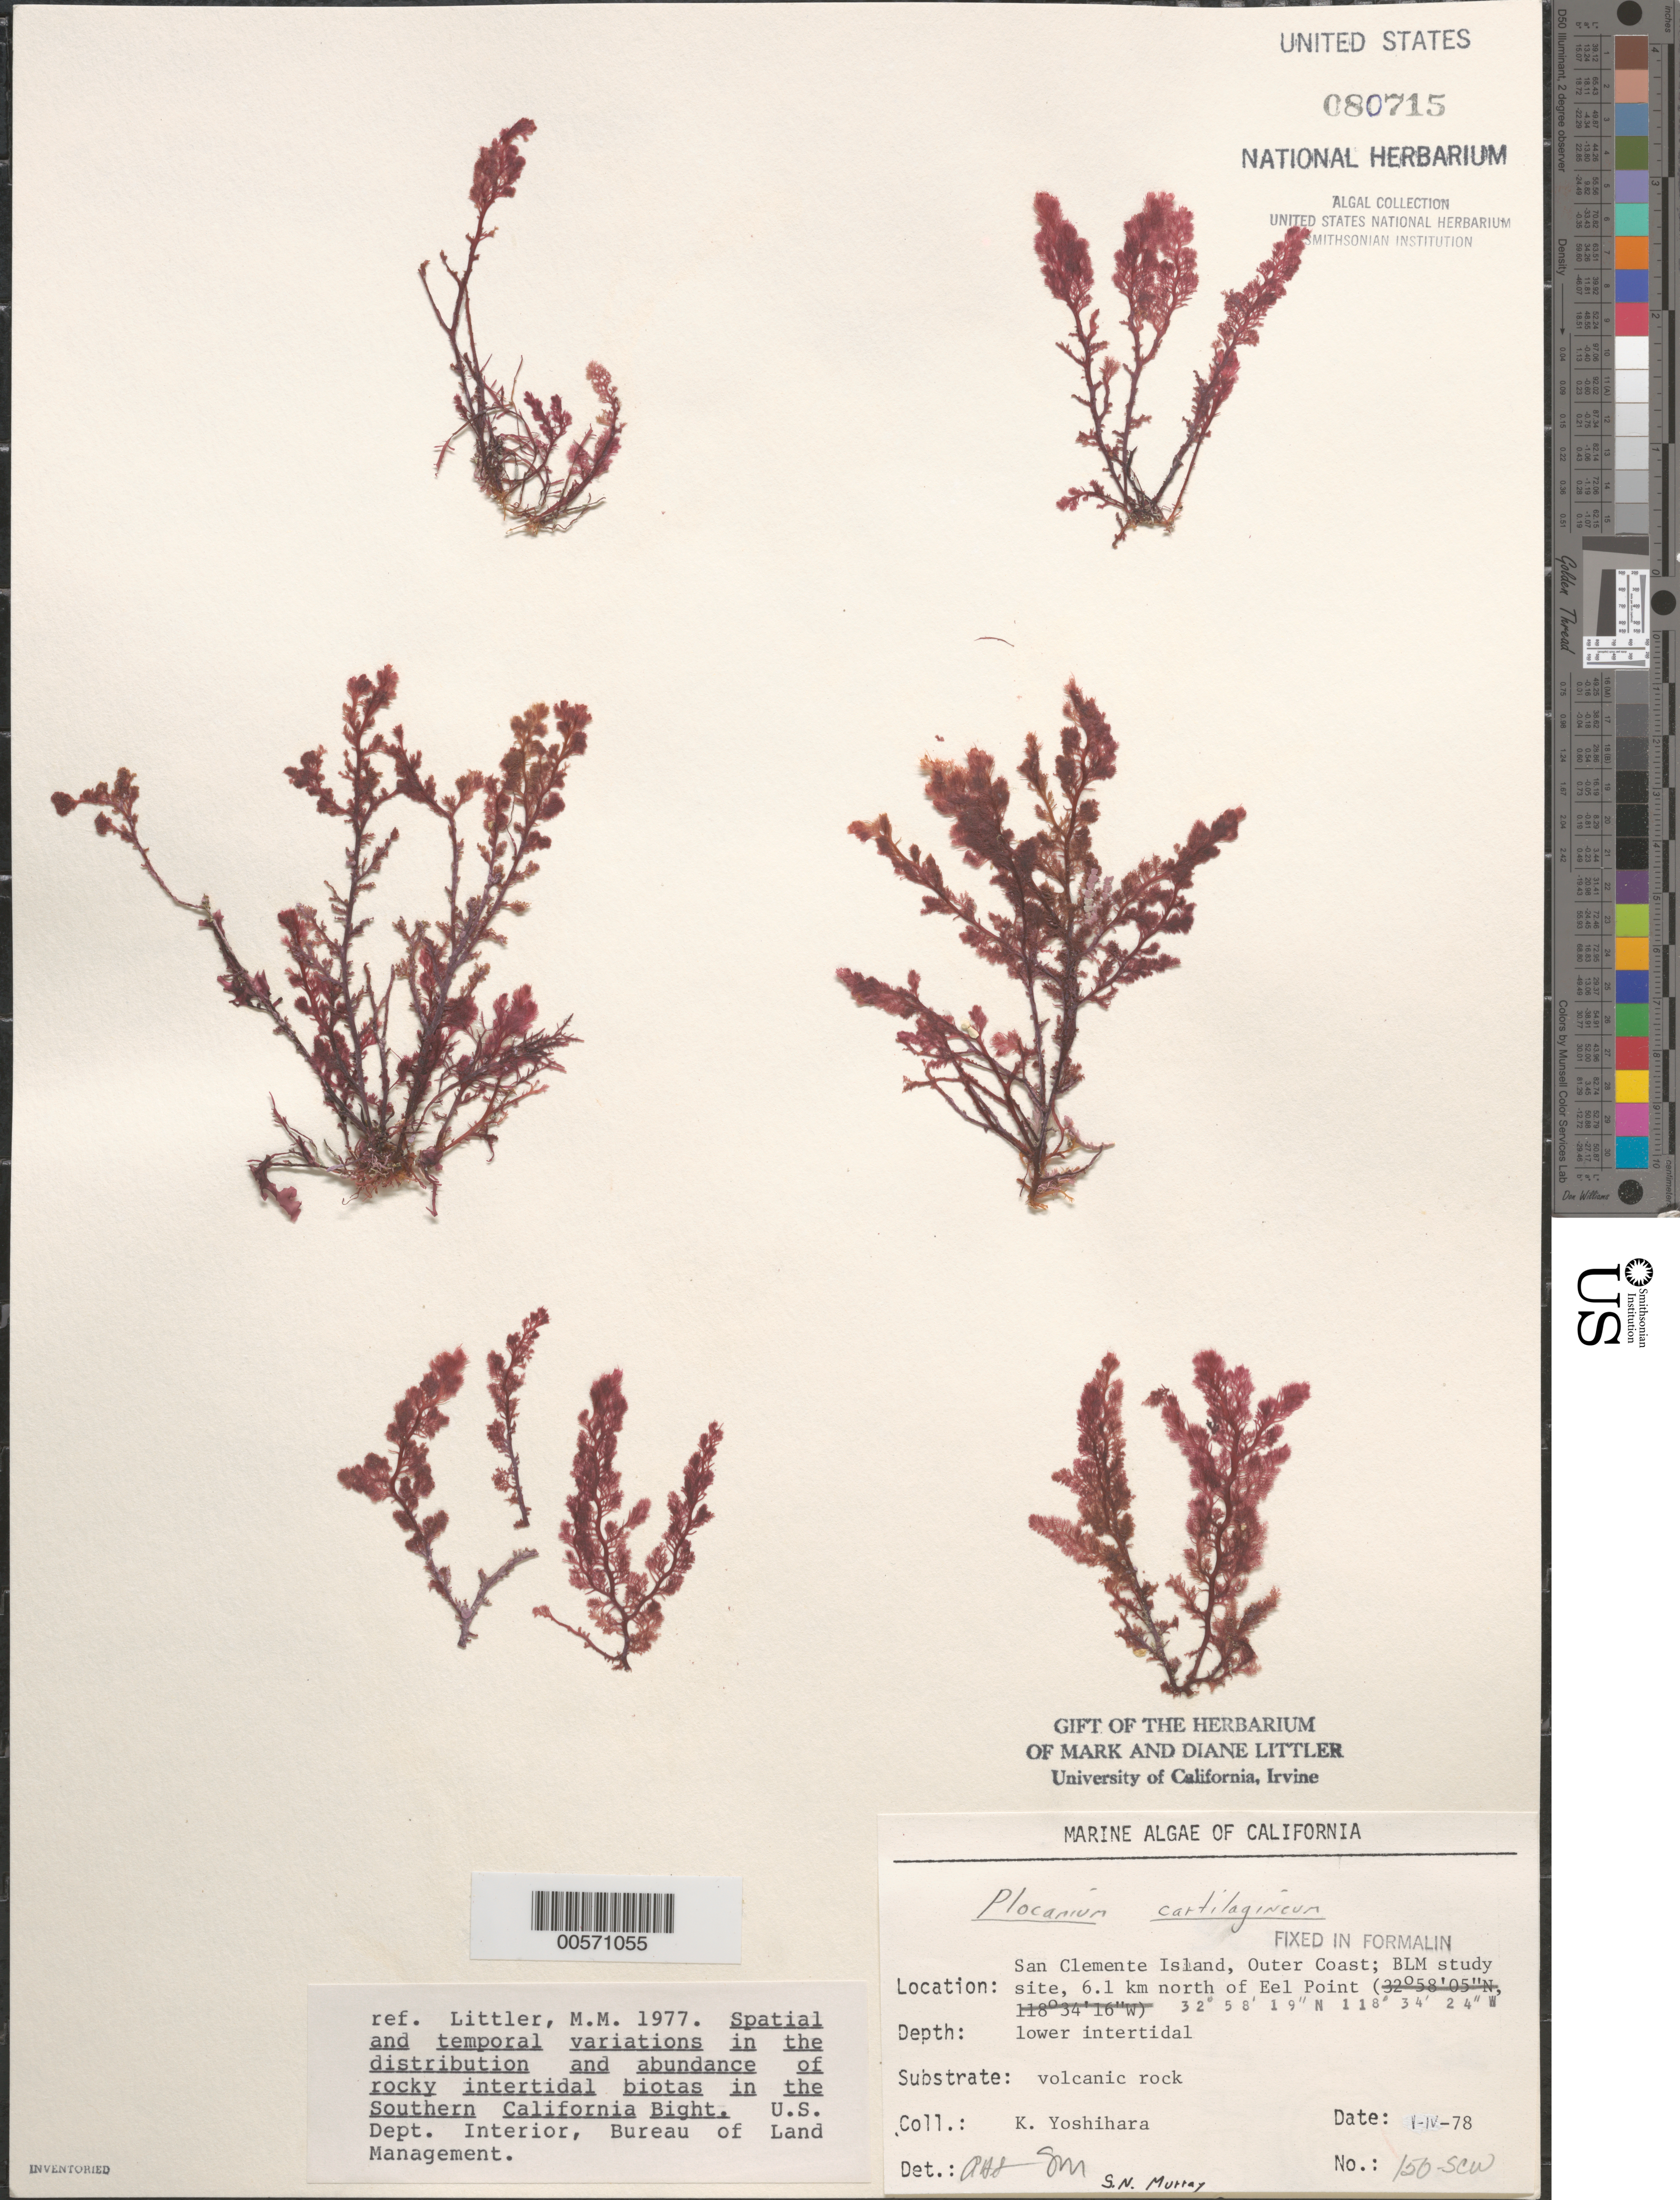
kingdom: Plantae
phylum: Rhodophyta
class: Florideophyceae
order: Plocamiales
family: Plocamiaceae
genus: Plocamium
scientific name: Plocamium cartilagineum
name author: (L.) P.S. Dixon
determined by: Sims, Robert H.; Murray, S. N.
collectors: K. Yoshihara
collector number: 150-scw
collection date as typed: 01 Apr 1978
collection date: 1978-04-01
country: United States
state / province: California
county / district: Los Angeles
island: San Clemente Island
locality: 6.1 km north of Eel Point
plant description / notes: BLM-SOCALBIGHT Rocky Intertidal Survey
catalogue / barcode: US 80715